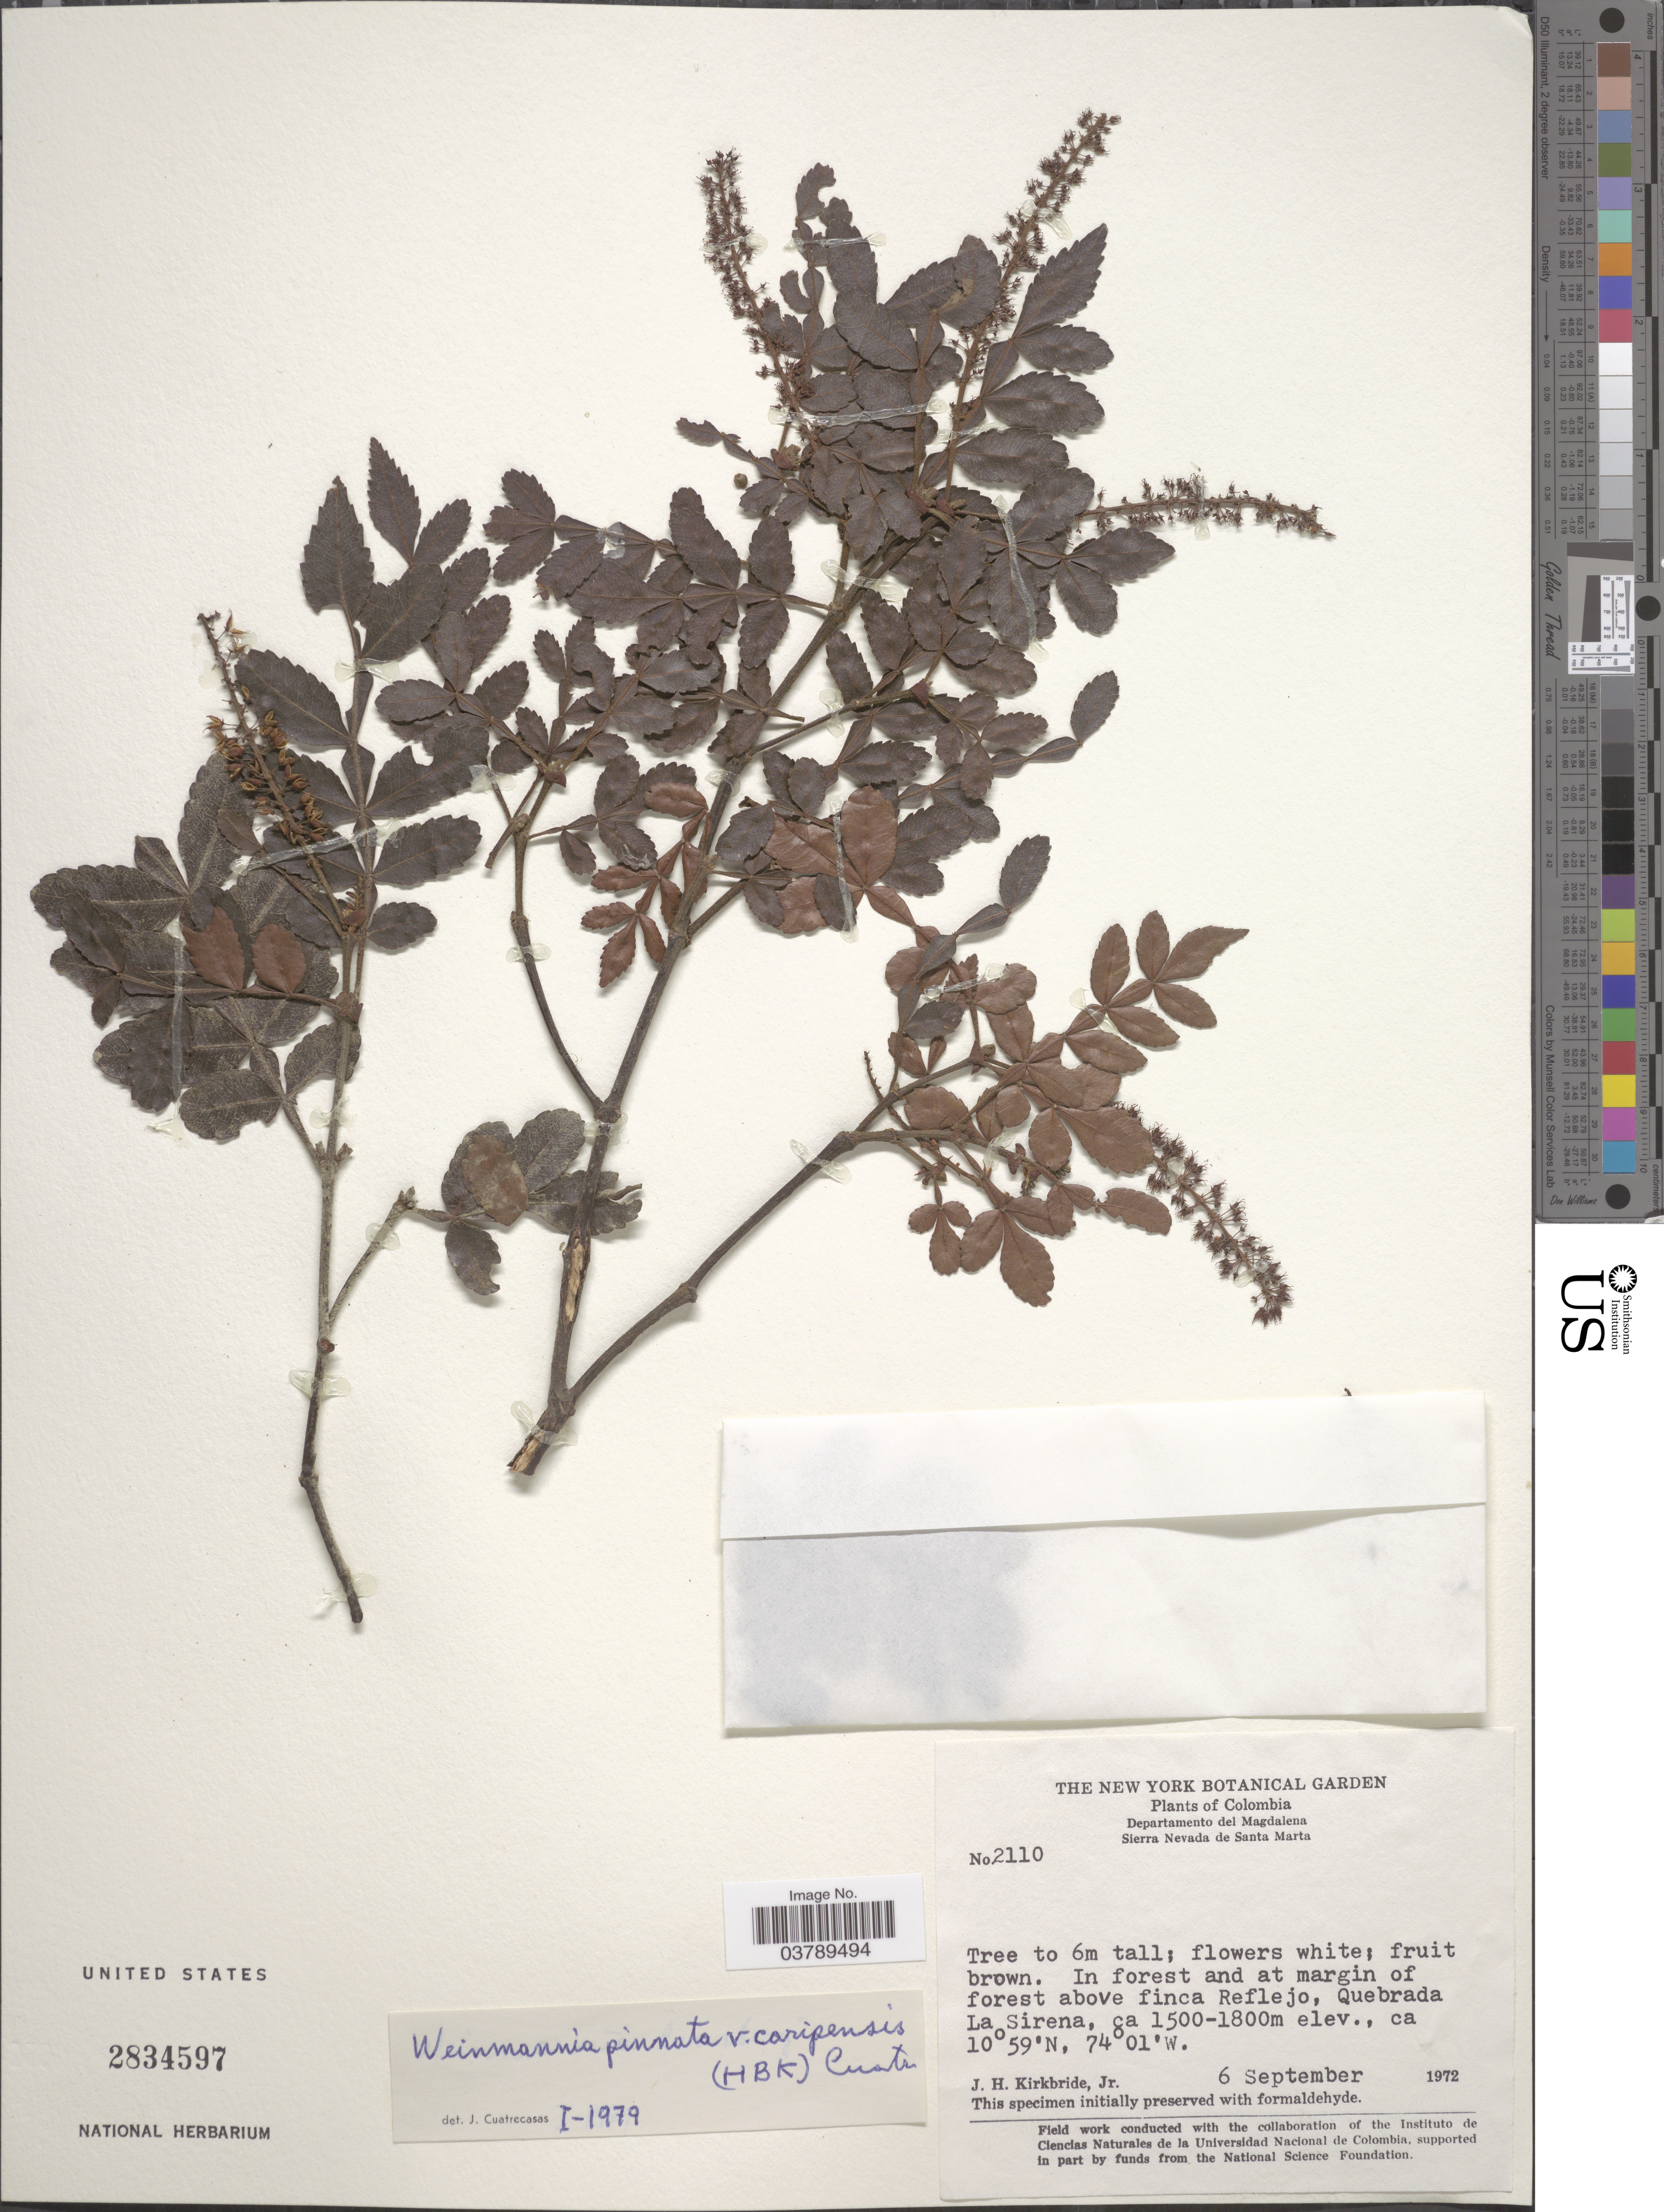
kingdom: Plantae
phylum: Tracheophyta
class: Magnoliopsida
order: Oxalidales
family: Cunoniaceae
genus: Weinmannia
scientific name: Weinmannia pinnata var. caripensis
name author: (Kunth) Cuatrec.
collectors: J. H. Kirkbride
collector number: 2110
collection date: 1972-09-06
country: Colombia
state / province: Magdalena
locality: Departamento del Magdalena. Sierra Nevada de Santa Marta. In forest and at margin of forest above finca Reflejo, Quebrada La Sirena.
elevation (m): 1500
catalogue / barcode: US 2834597